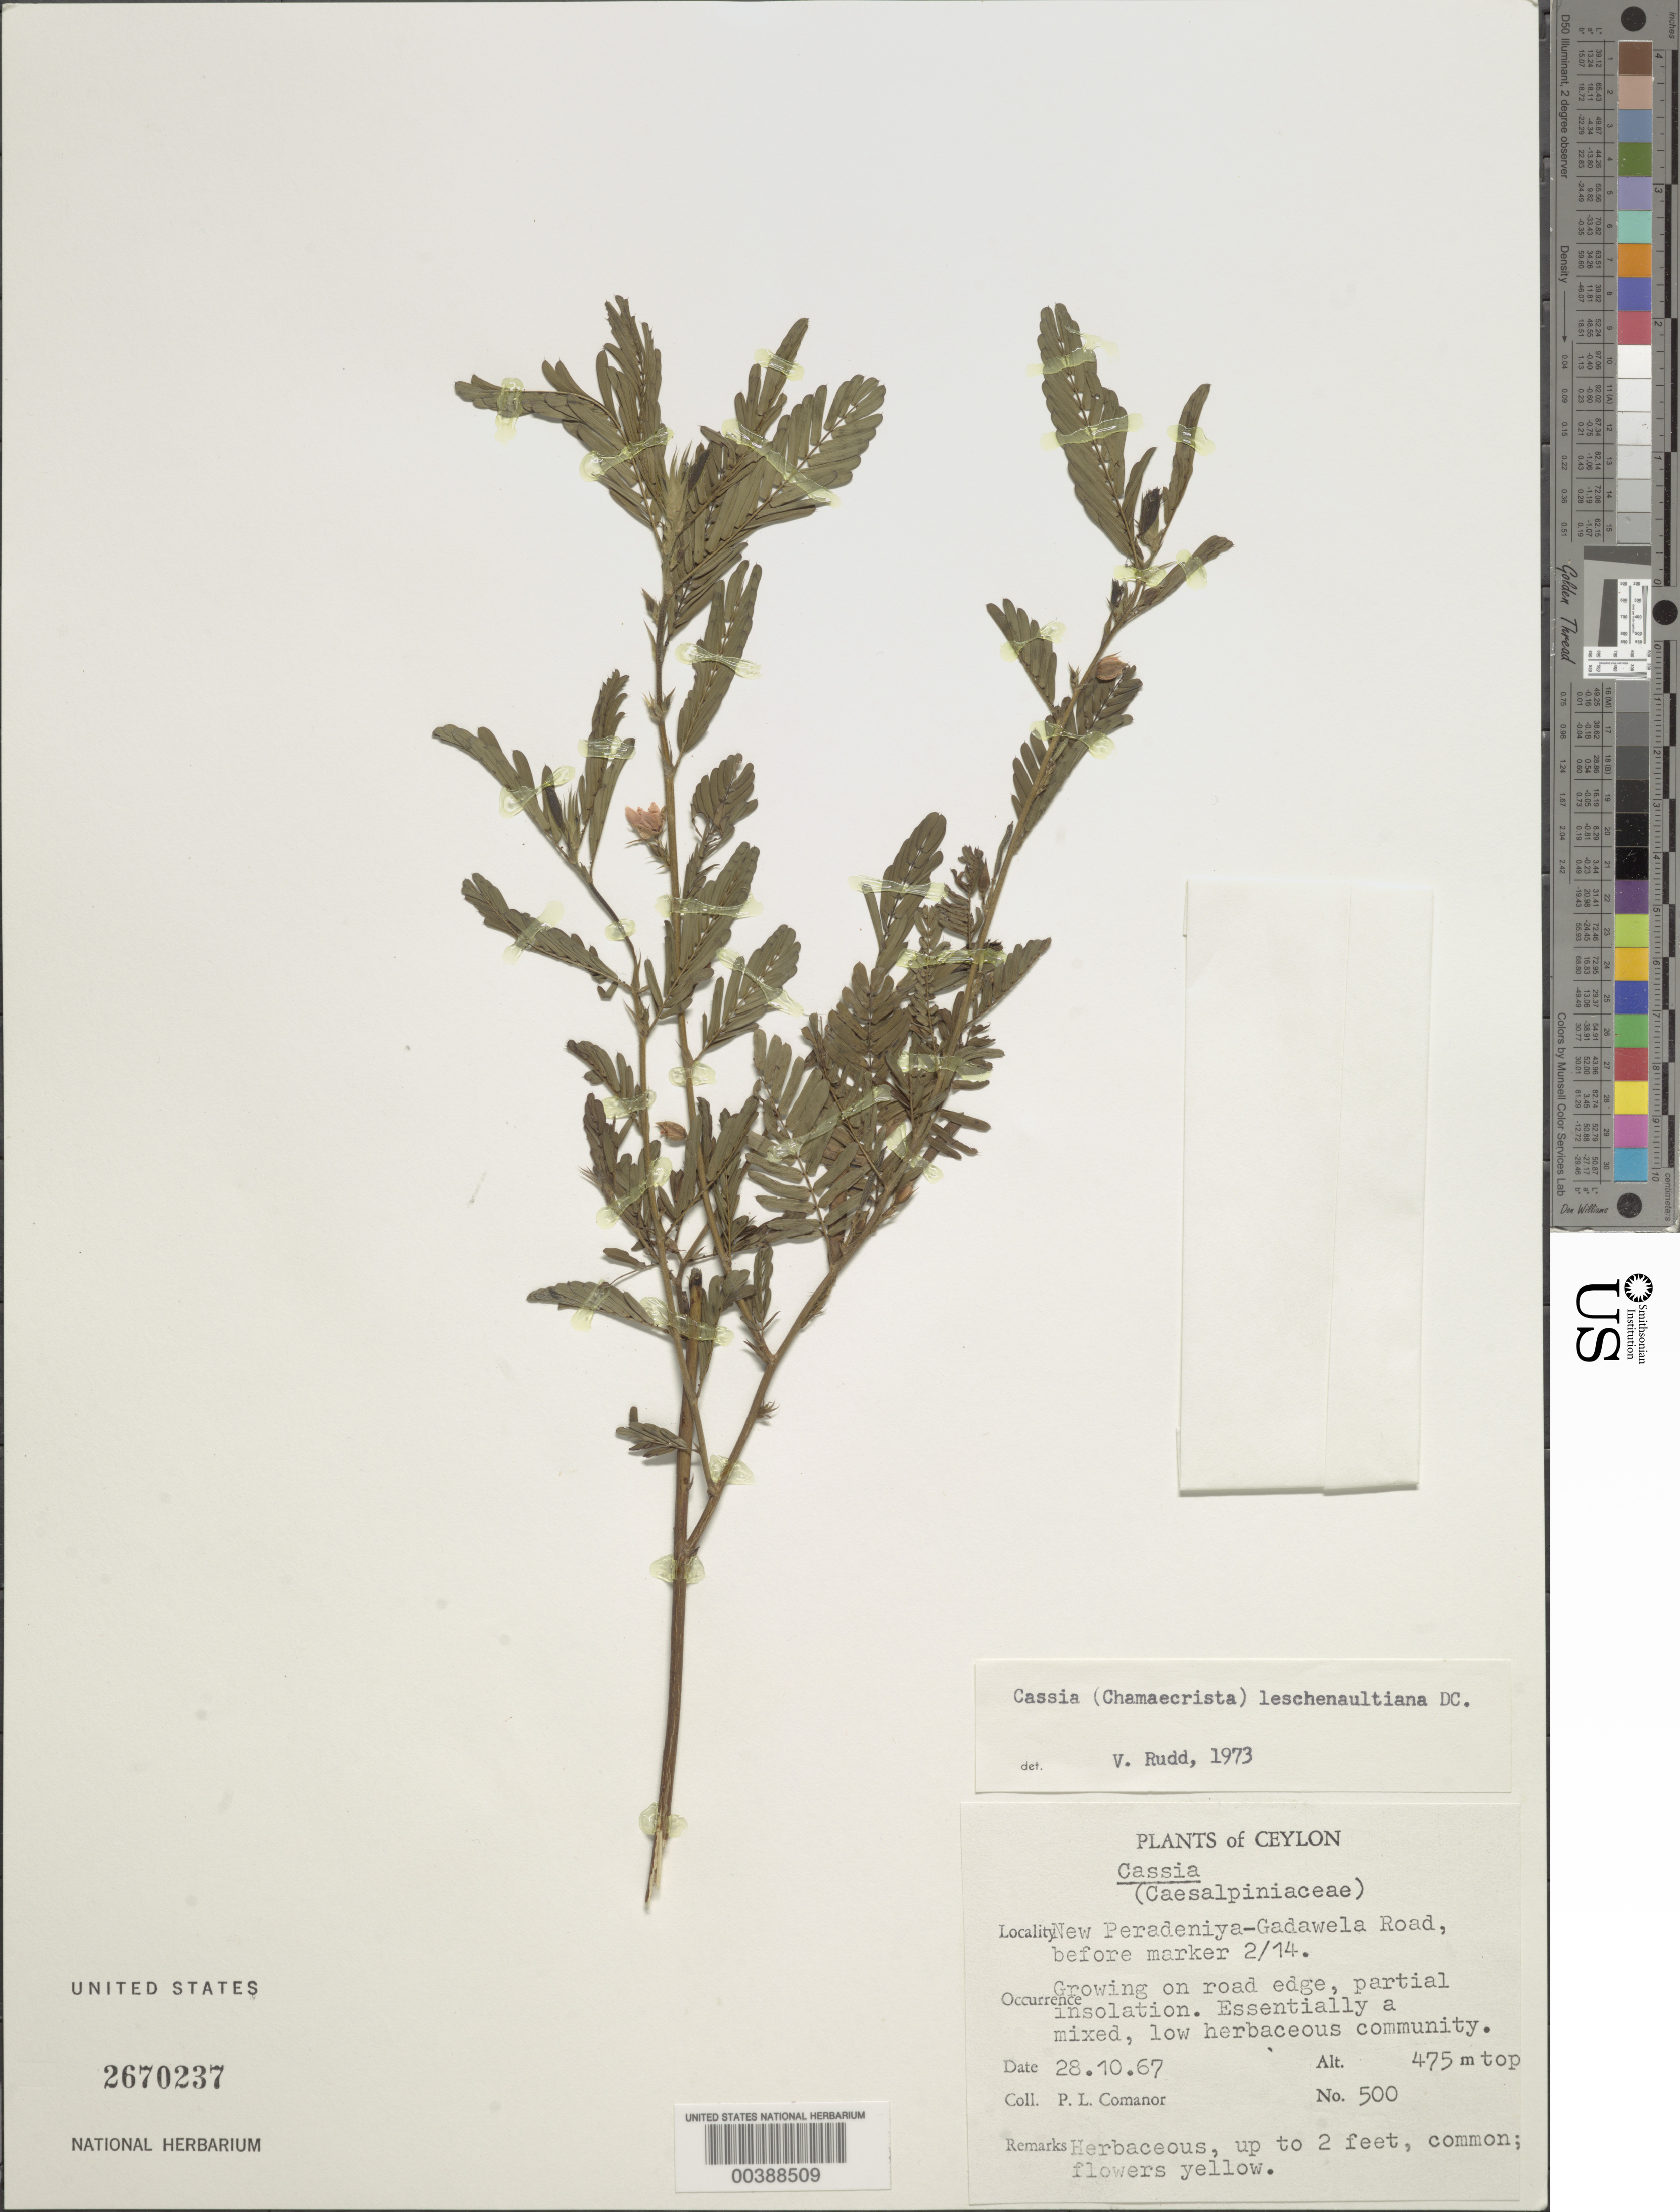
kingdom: Plantae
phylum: Tracheophyta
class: Magnoliopsida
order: Fabales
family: Fabaceae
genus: Chamaecrista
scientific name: Chamaecrista nictitans var. glabrata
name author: (Vogel) H.S. Irwin & Barneby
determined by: Strong, Mark T., (BOT), Smithsonian Institution - National Museum of Natural History (UNITED STATES)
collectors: P. Comanor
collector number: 500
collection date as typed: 28 Oct 1967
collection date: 1967-10-28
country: Sri Lanka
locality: New peradeniya-gadawela road, before marker 2/14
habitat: Road edge, partial isolation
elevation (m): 475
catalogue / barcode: US 2670237